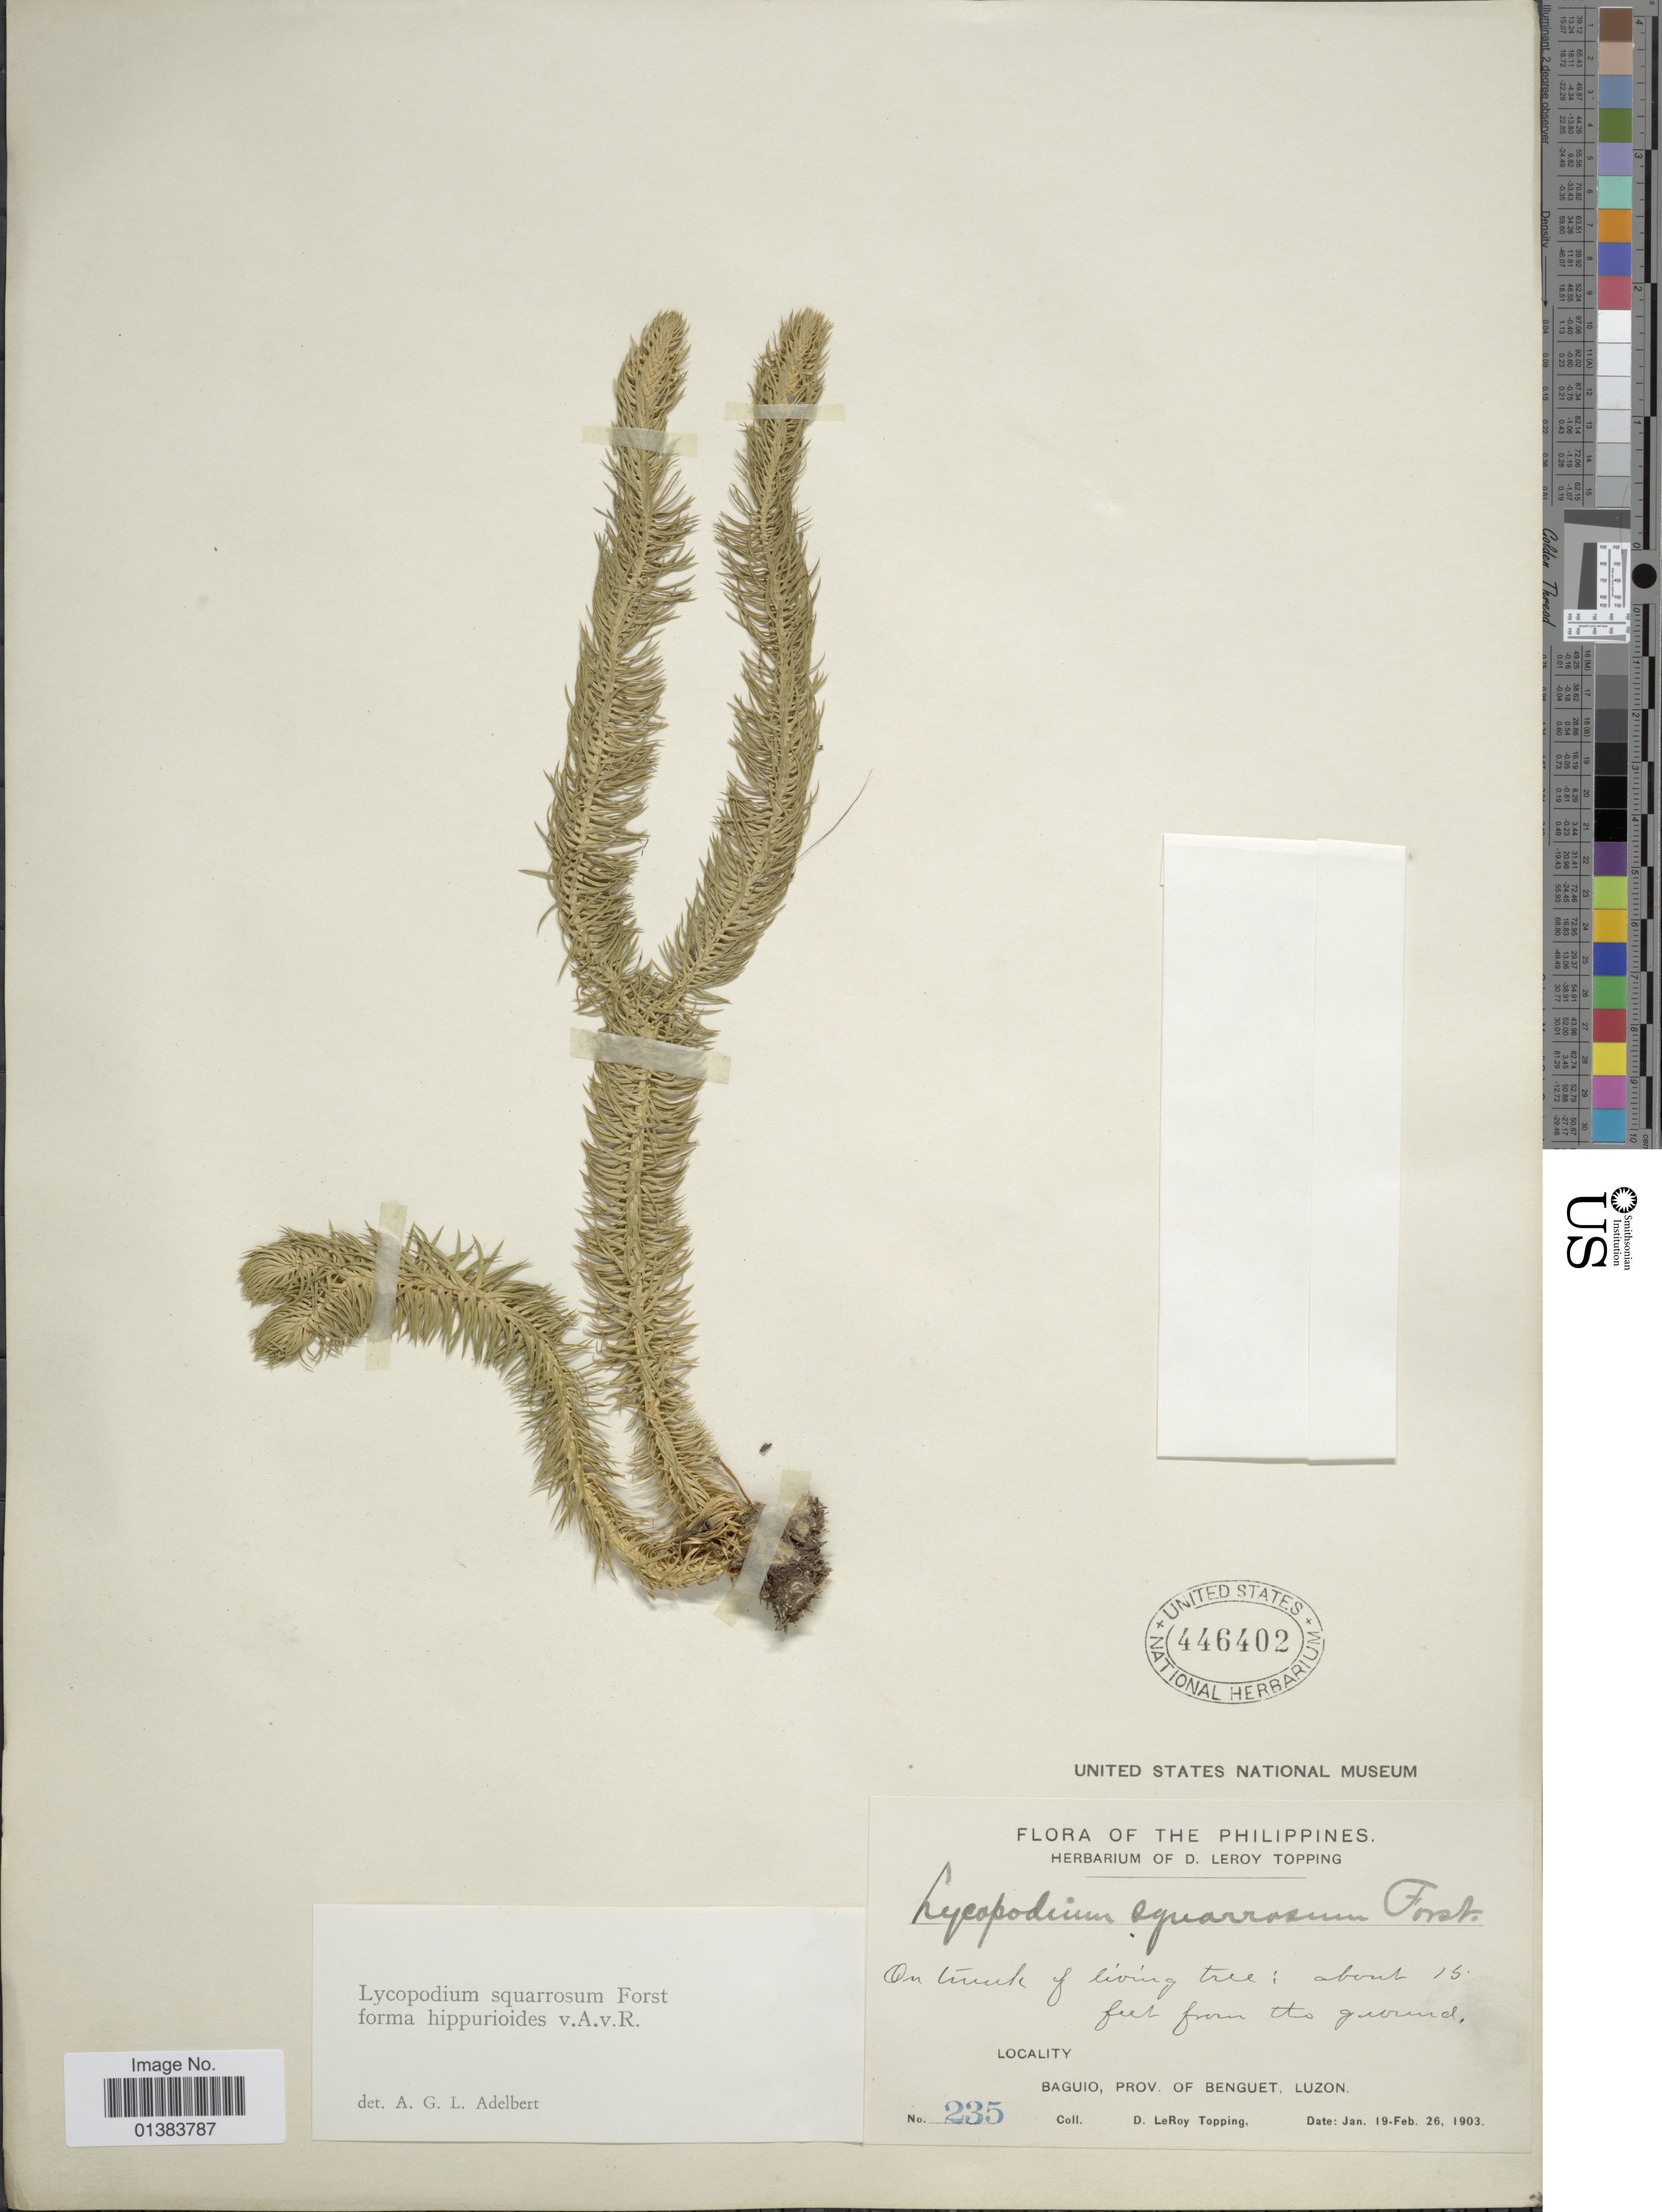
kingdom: Plantae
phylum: Tracheophyta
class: Lycopodiopsida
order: Lycopodiales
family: Lycopodiaceae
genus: Phlegmariurus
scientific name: Phlegmariurus squarrosus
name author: (G. Forst.) Á. Löve & D. Löve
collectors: D. L. Topping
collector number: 235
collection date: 1903-01-19/1903-02-26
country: Philippines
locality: Baguiio, Prov. of Benguet, Luzon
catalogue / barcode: US 446402